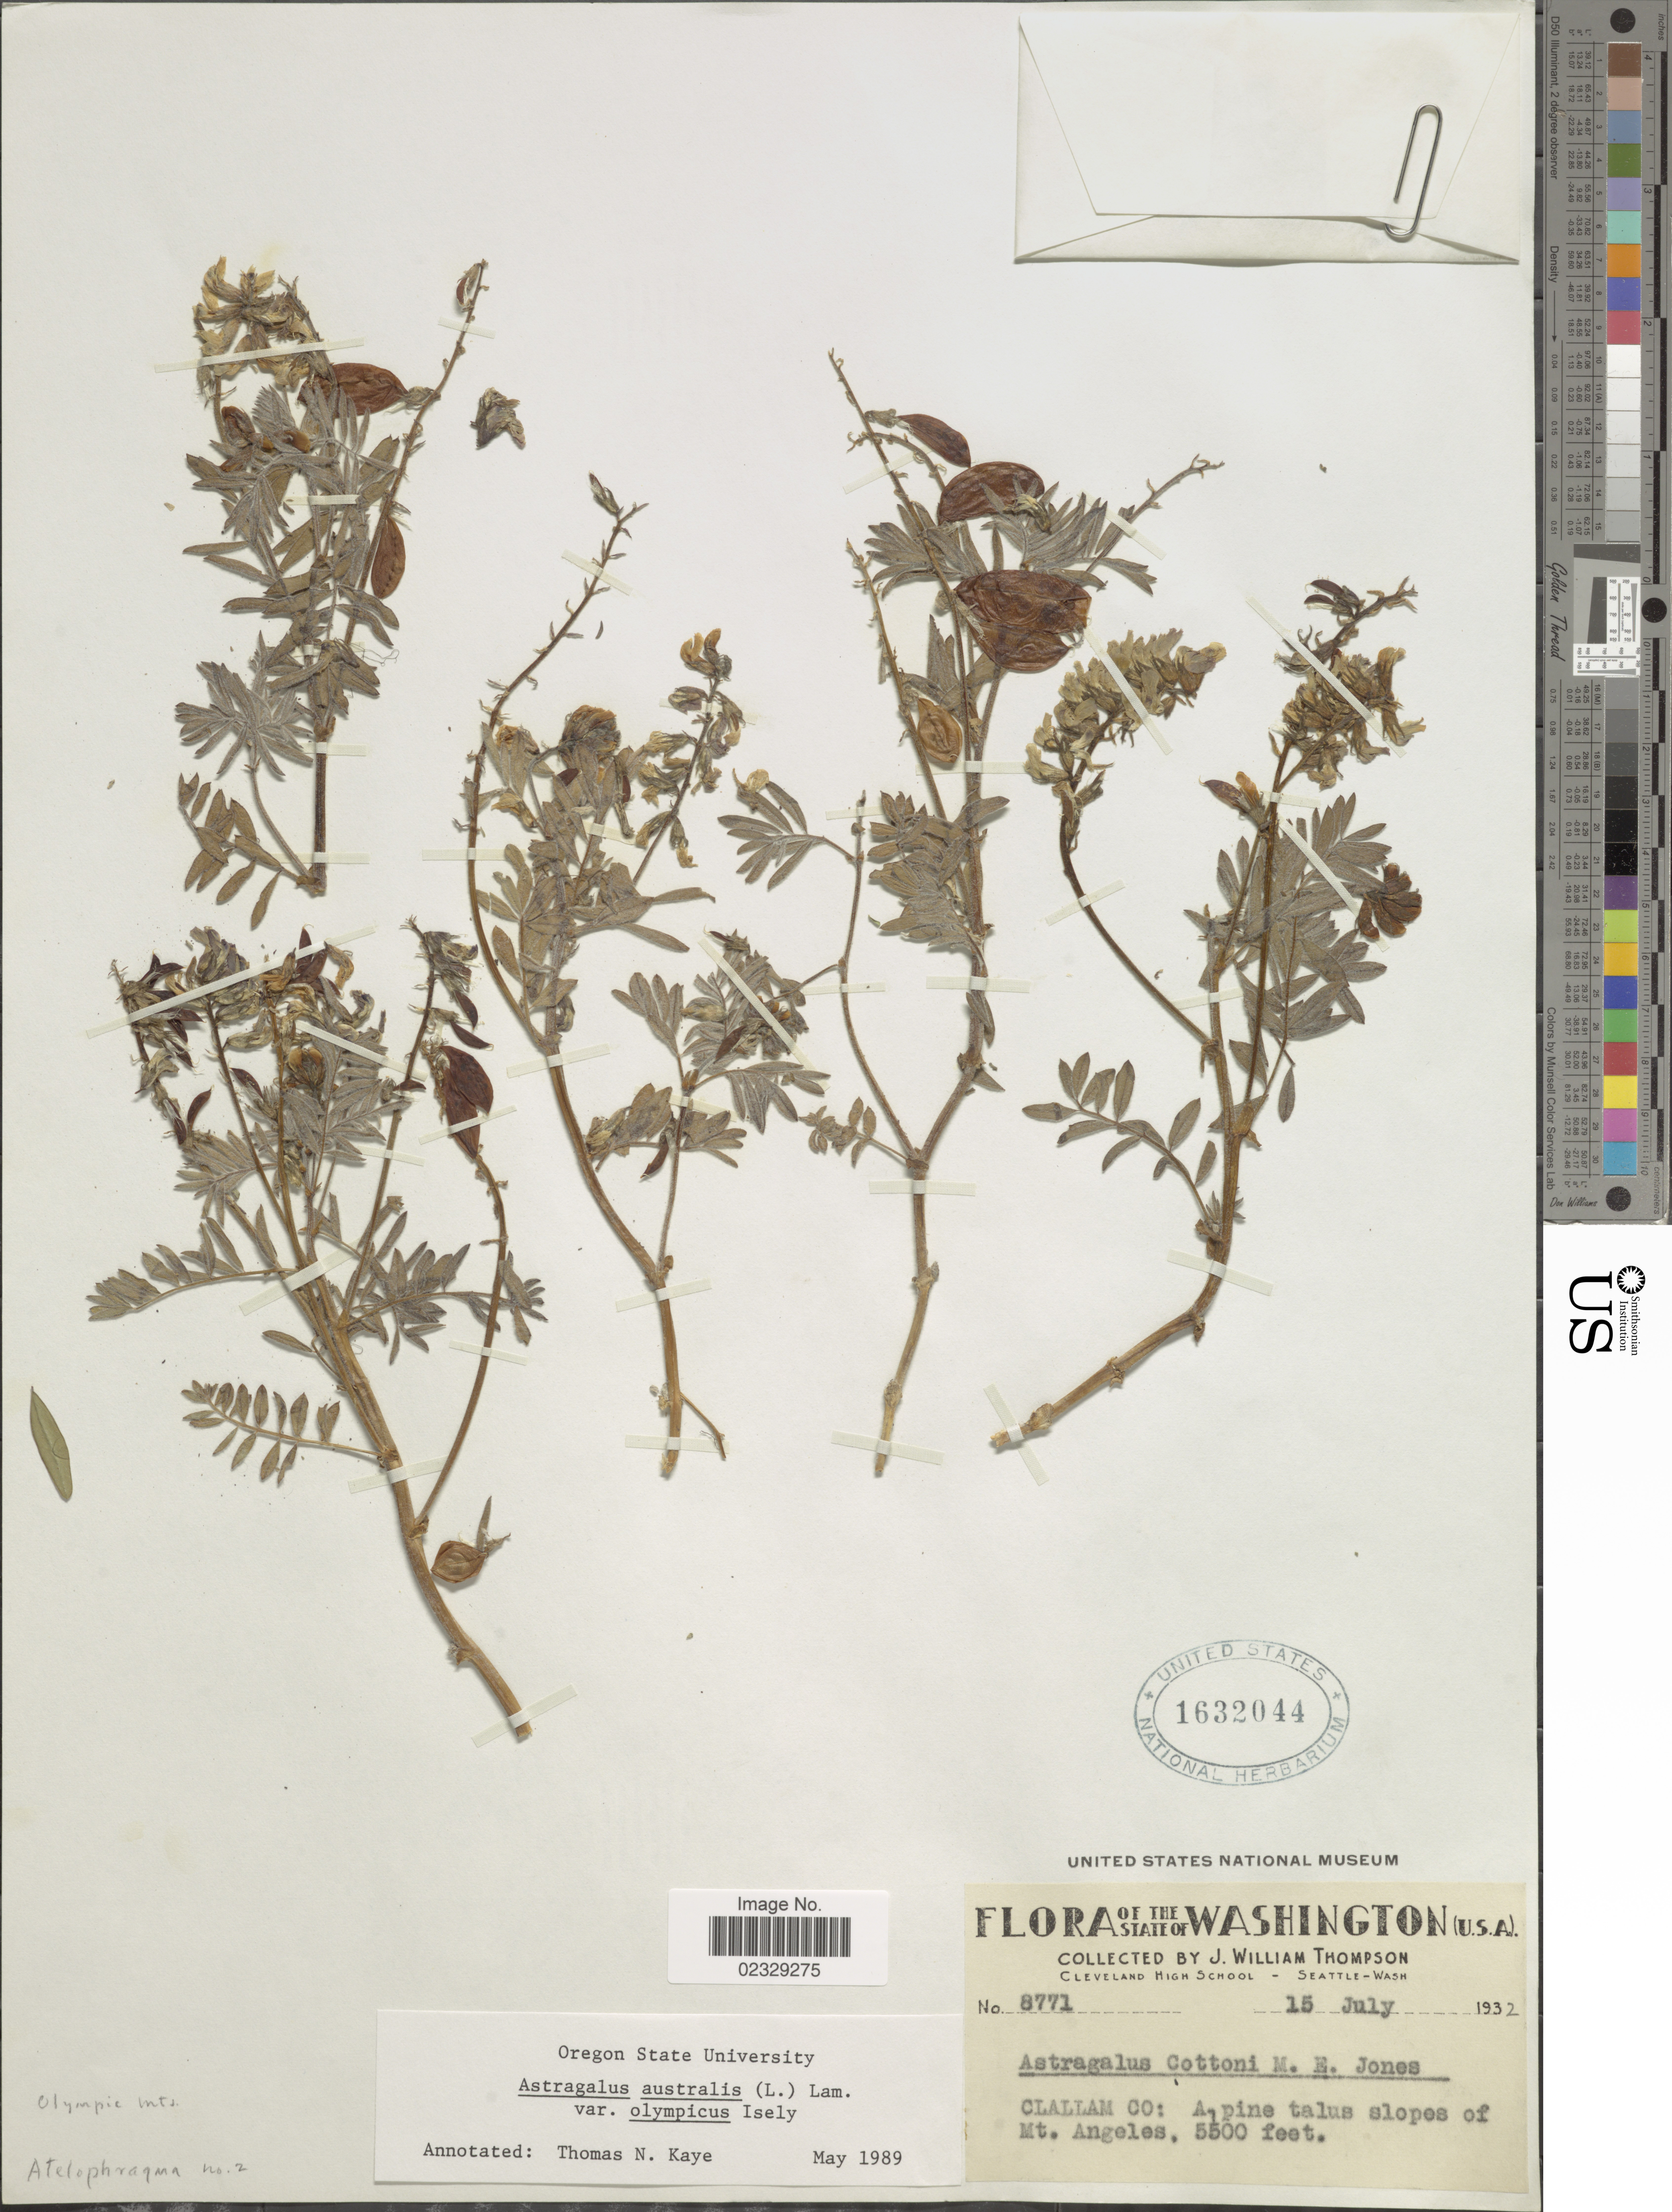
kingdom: Plantae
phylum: Tracheophyta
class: Magnoliopsida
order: Fabales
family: Fabaceae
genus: Astragalus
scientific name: Astragalus australis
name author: (L.) Lam.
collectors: J. W. Thompson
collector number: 8771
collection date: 1932-07-15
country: United States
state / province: Washington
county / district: Clallam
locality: Clallam Co: Alpine talus slopes of Mt Angeles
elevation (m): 1676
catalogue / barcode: US 1632044